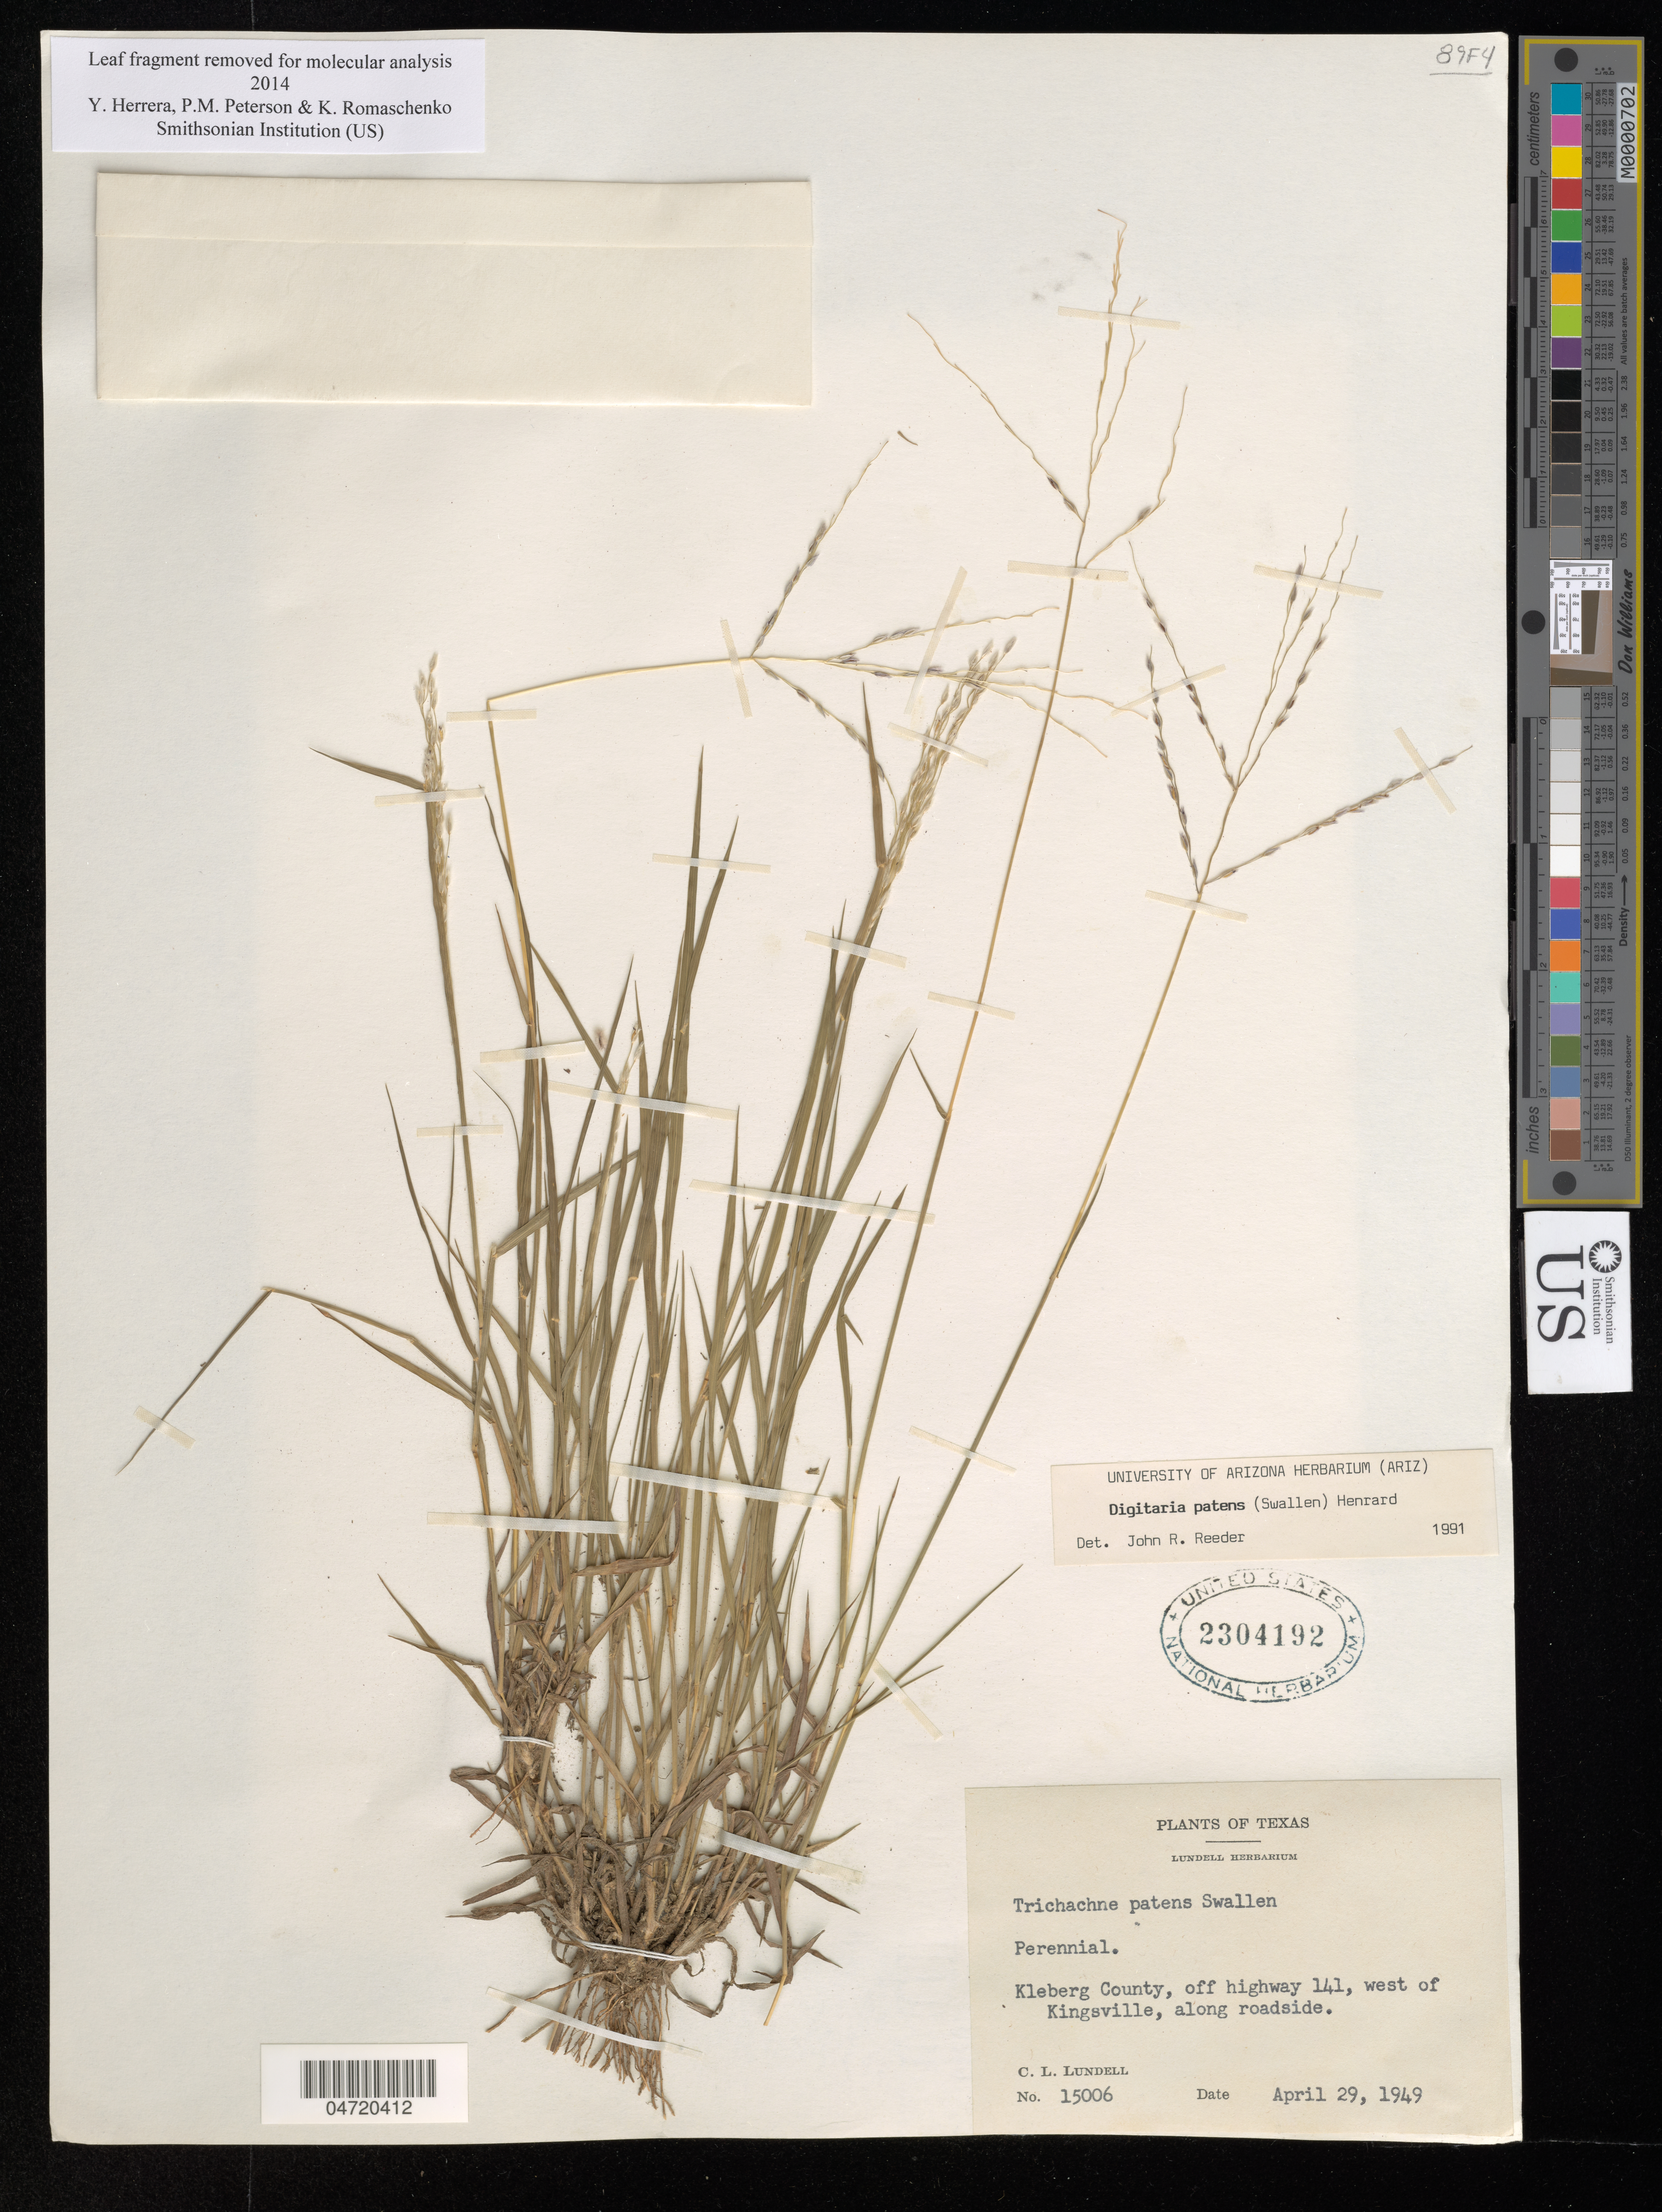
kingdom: Plantae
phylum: Tracheophyta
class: Liliopsida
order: Poales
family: Poaceae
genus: Digitaria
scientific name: Digitaria patens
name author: (Swallen) Henr.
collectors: C. L. Lundell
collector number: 15006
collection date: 1949-04-29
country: United States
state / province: Texas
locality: Kleberg County, off Highway 141, west of Kingsville, along roadside.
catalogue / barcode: US 2304192